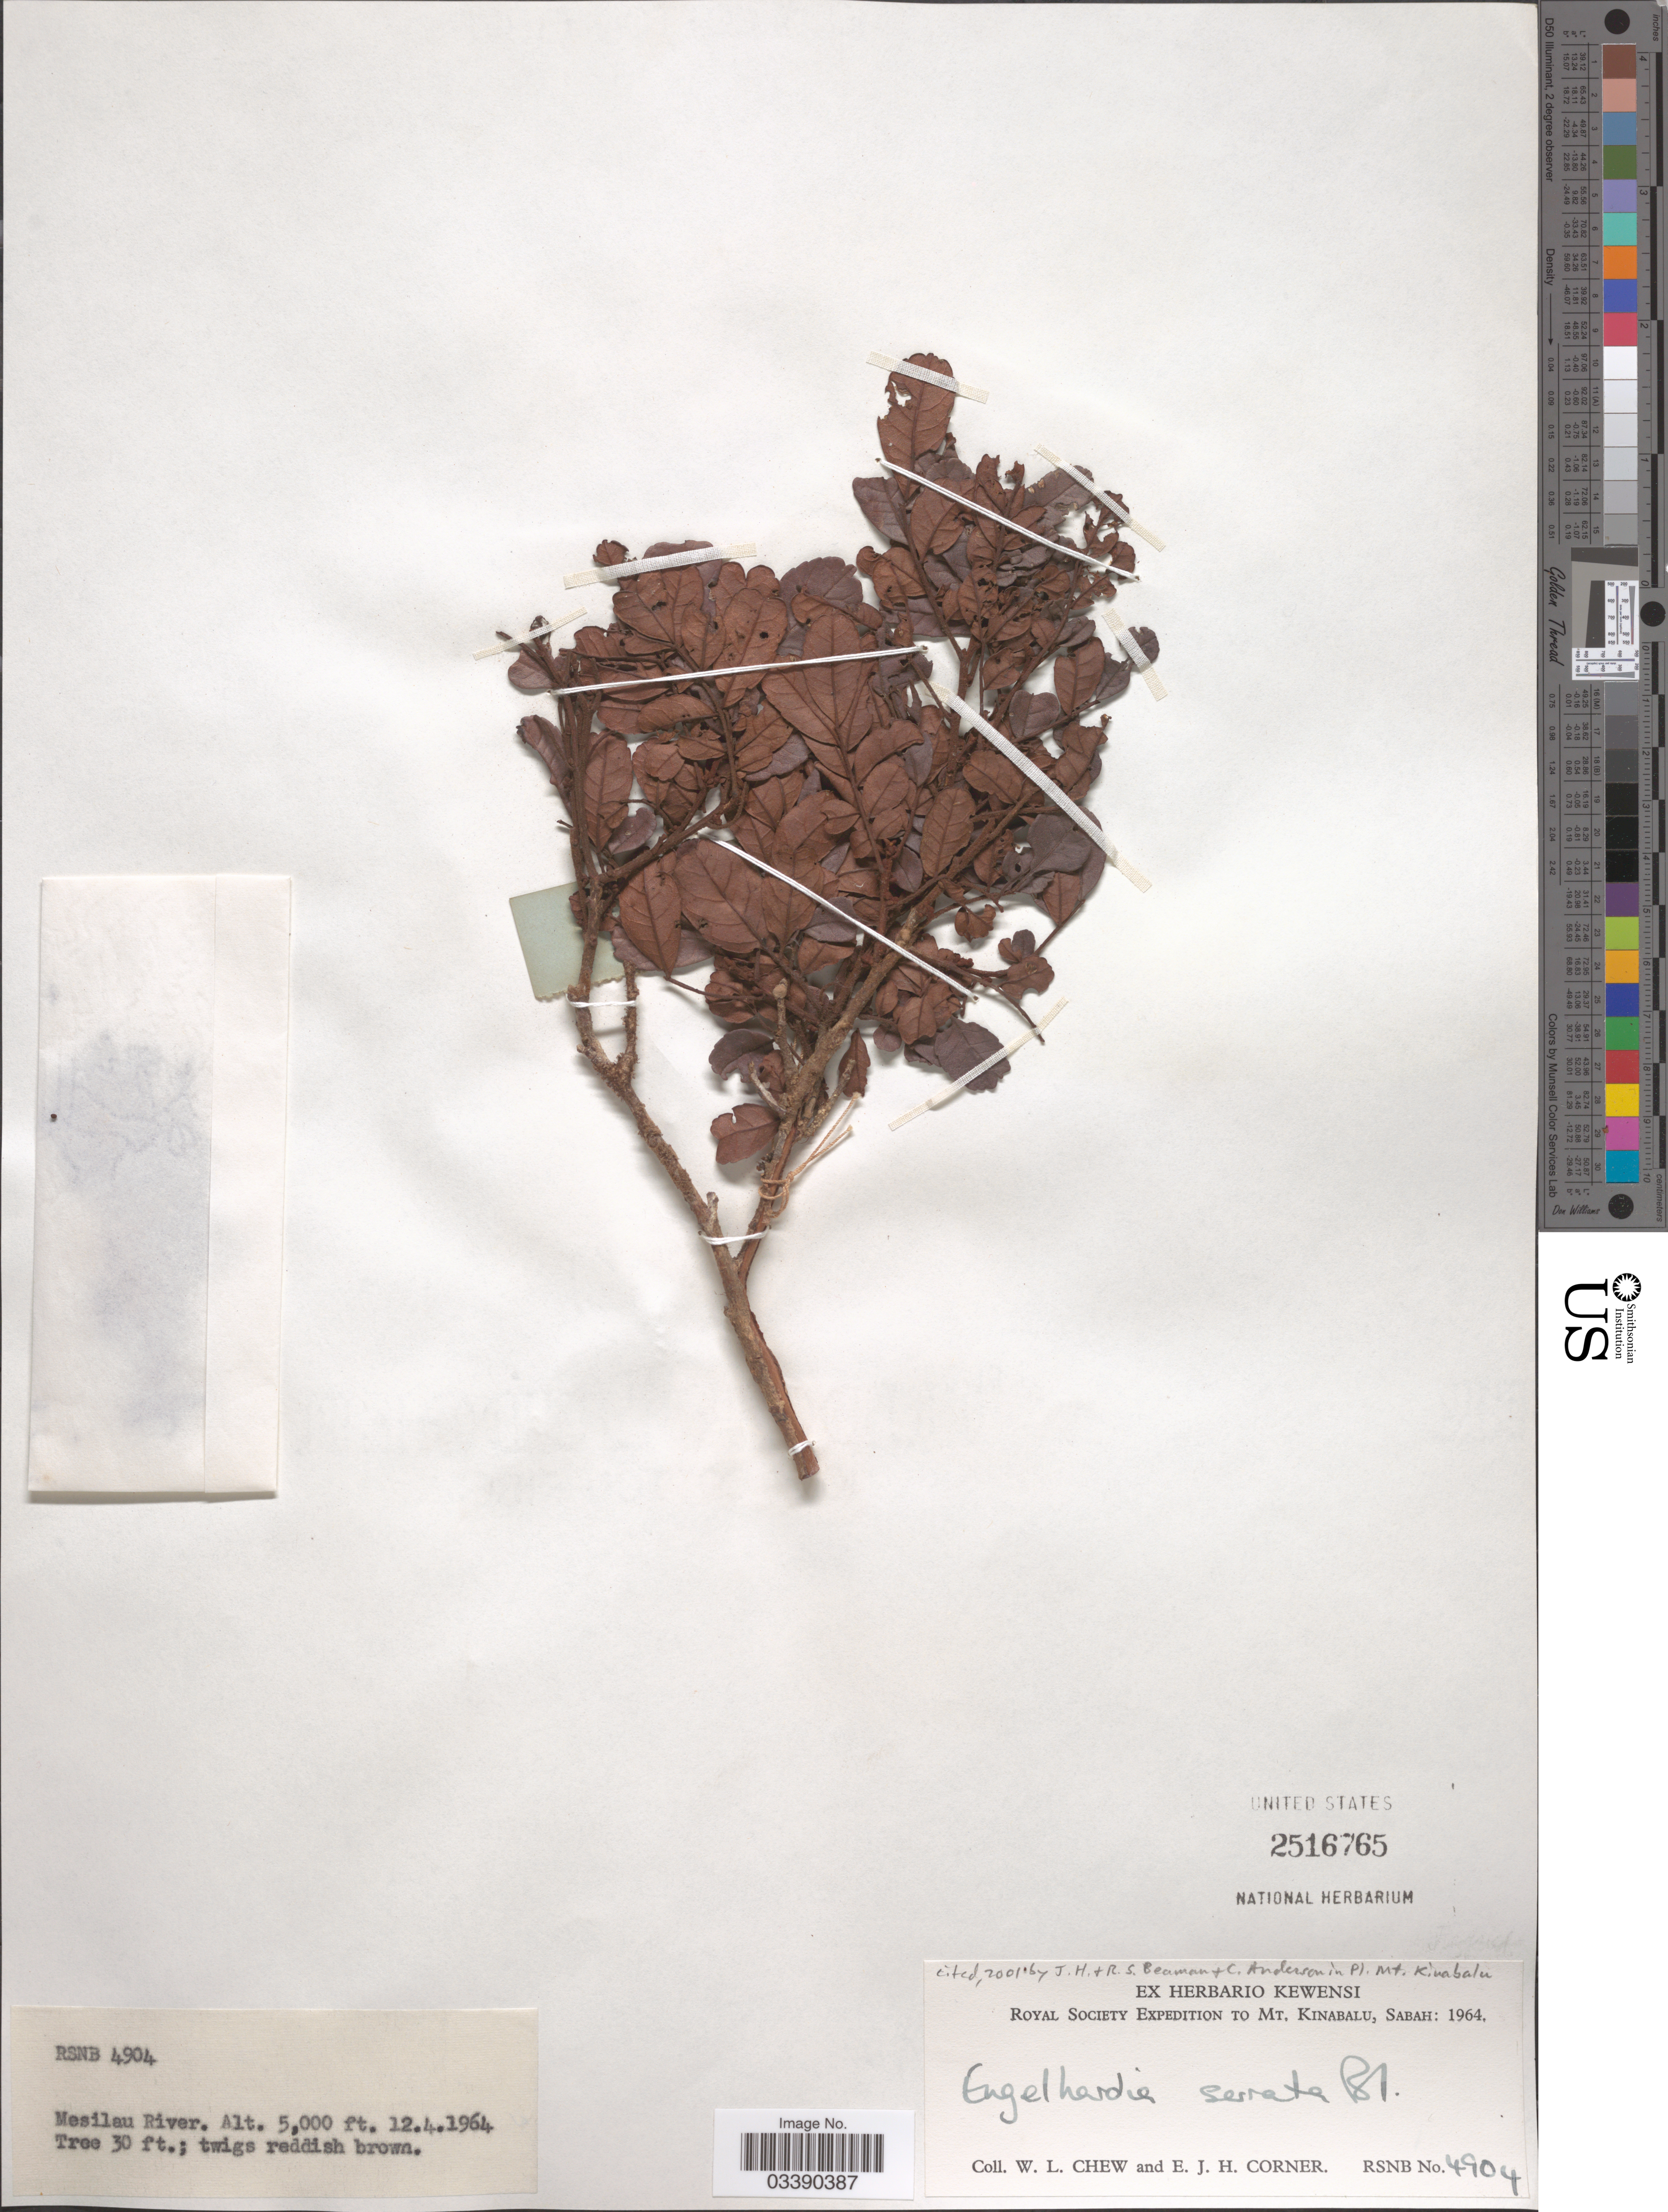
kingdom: Plantae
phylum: Tracheophyta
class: Magnoliopsida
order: Fagales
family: Juglandaceae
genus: Engelhardia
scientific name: Engelhardia serrata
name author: Blume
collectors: W. Chew & E. Corner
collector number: RSNB 4904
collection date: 1964-04-12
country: Malaysia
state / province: Sabah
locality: Mt. Kinabalu. Mesilau River.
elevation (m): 1524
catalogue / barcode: US 2516765